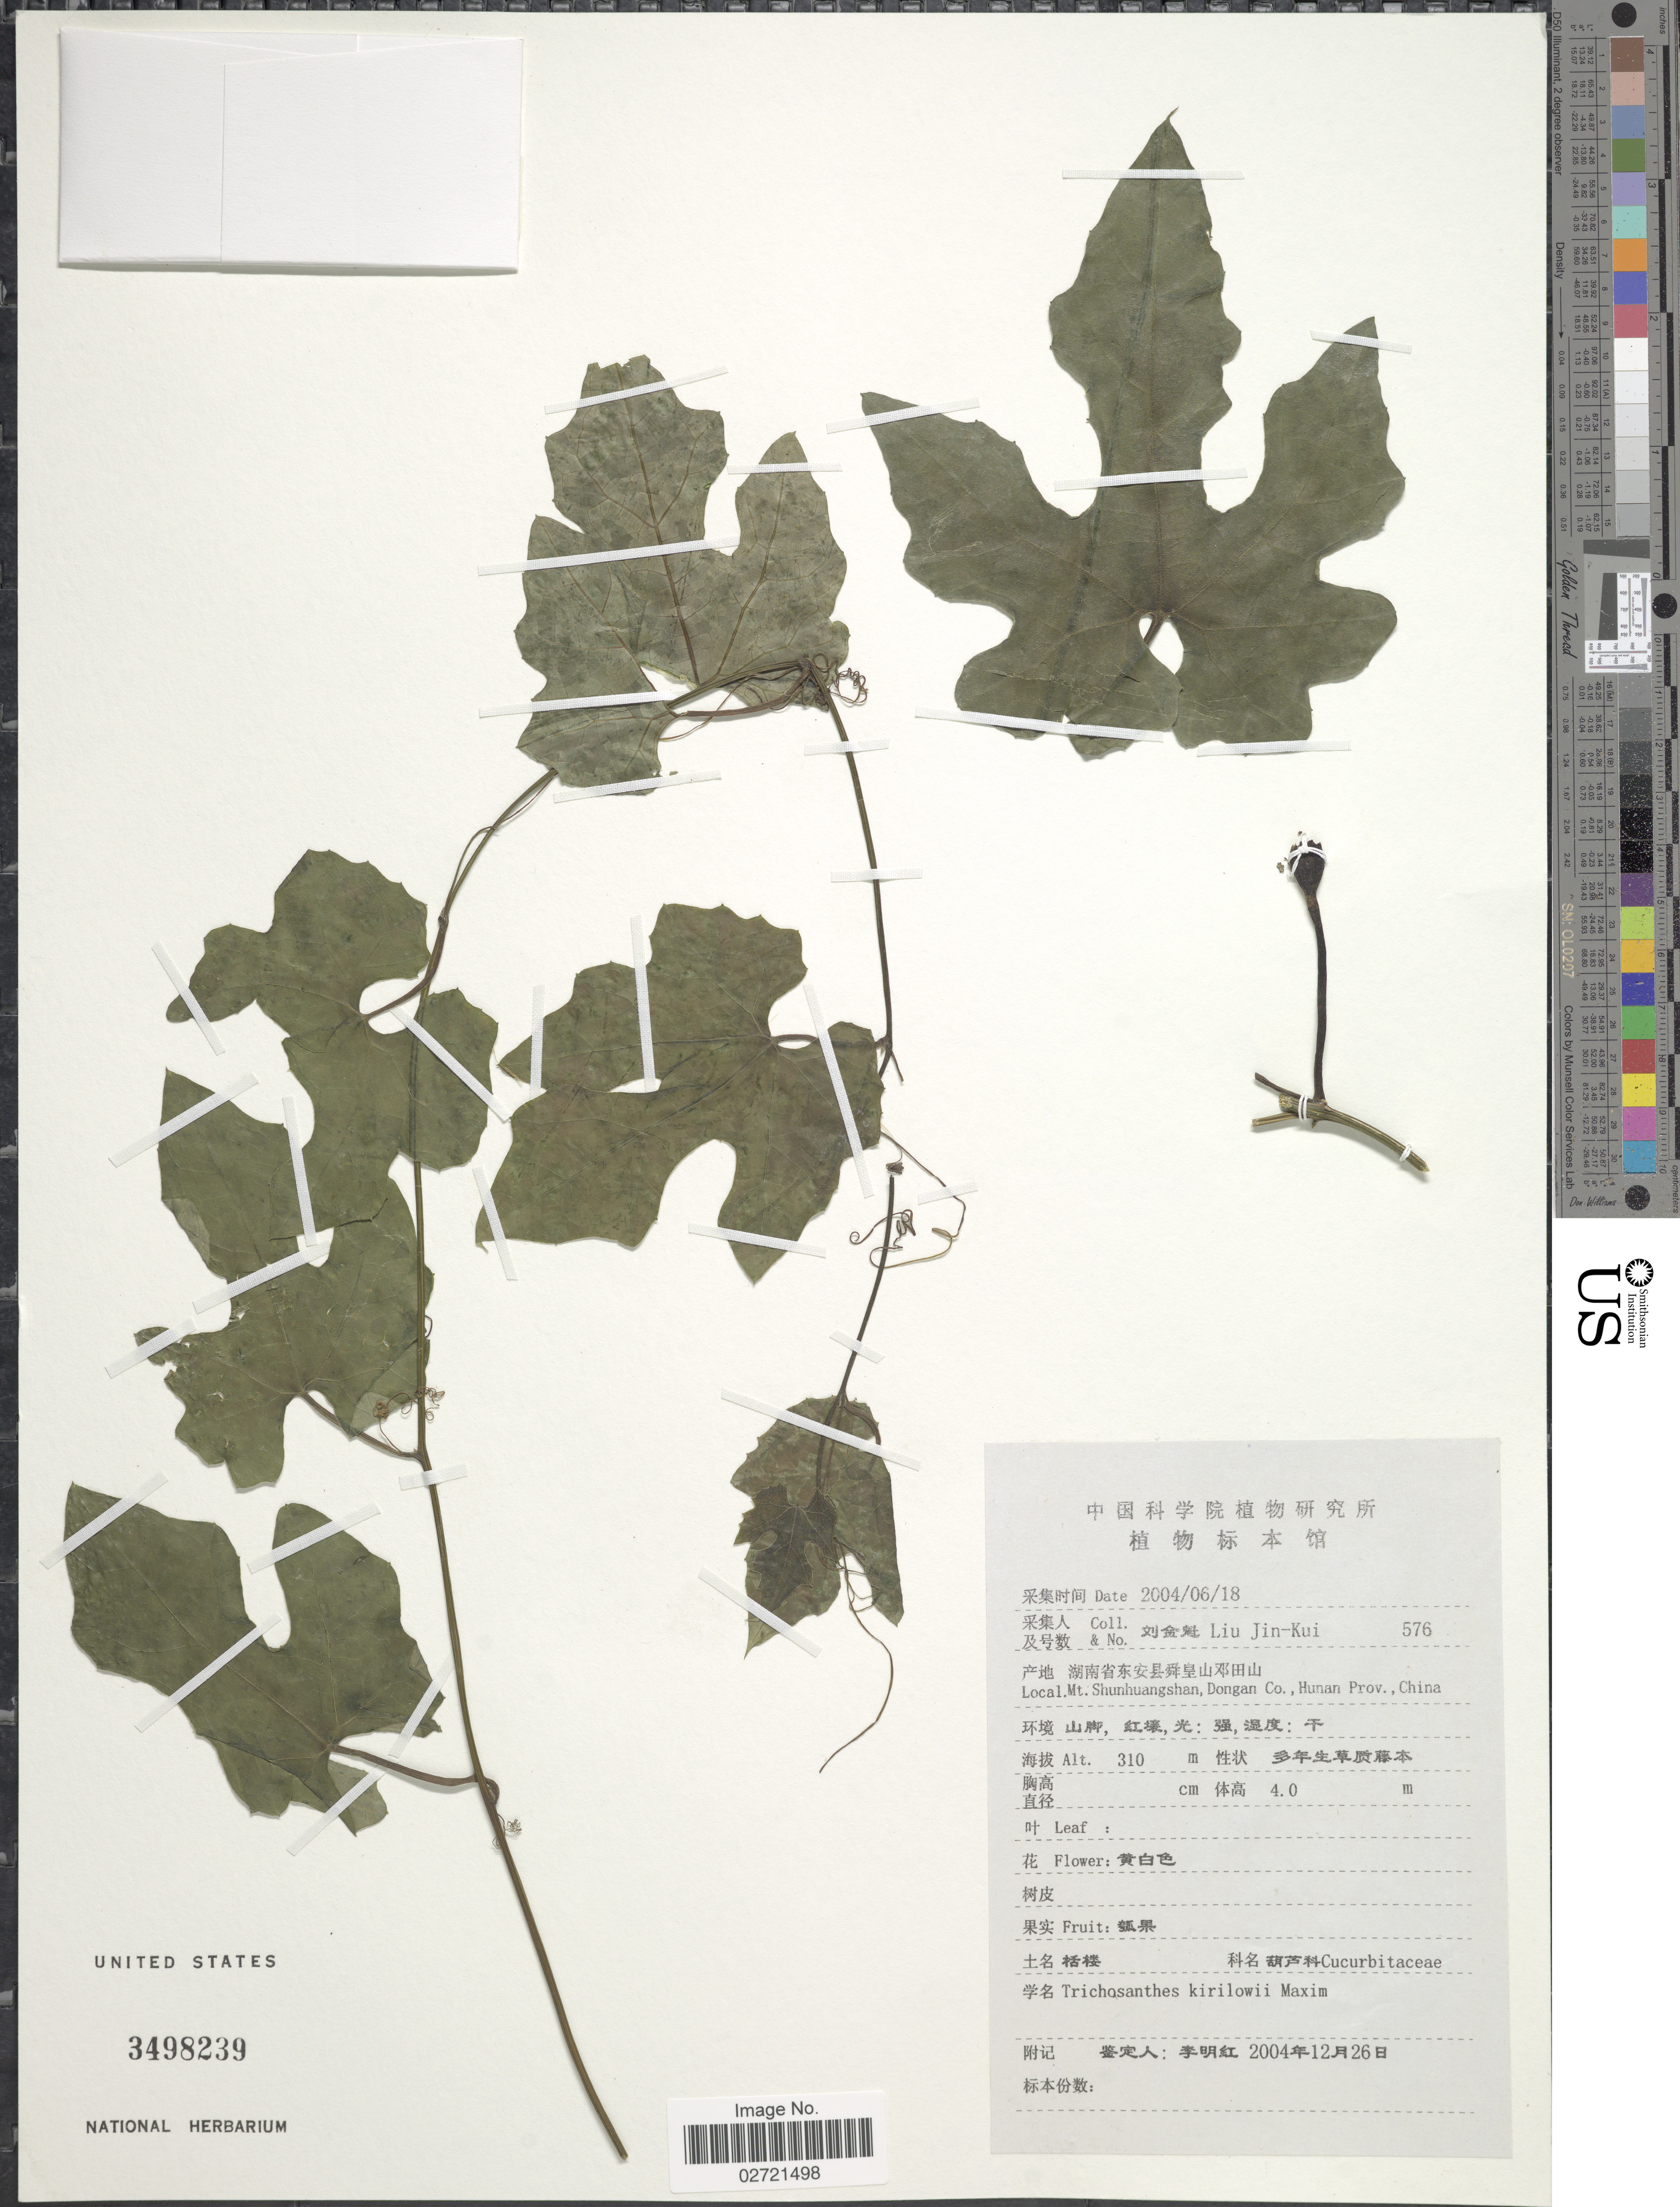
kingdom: Plantae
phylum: Tracheophyta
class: Magnoliopsida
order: Cucurbitales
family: Cucurbitaceae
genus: Trichosanthes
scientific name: Trichosanthes kirilowii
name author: Maxim.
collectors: Liu Jin-Kui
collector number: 576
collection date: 2004-06-18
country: China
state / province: Hunan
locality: Mt. Shunhuangshan, Dongan Co., Hunan Prov., China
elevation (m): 310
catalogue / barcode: US 3498239